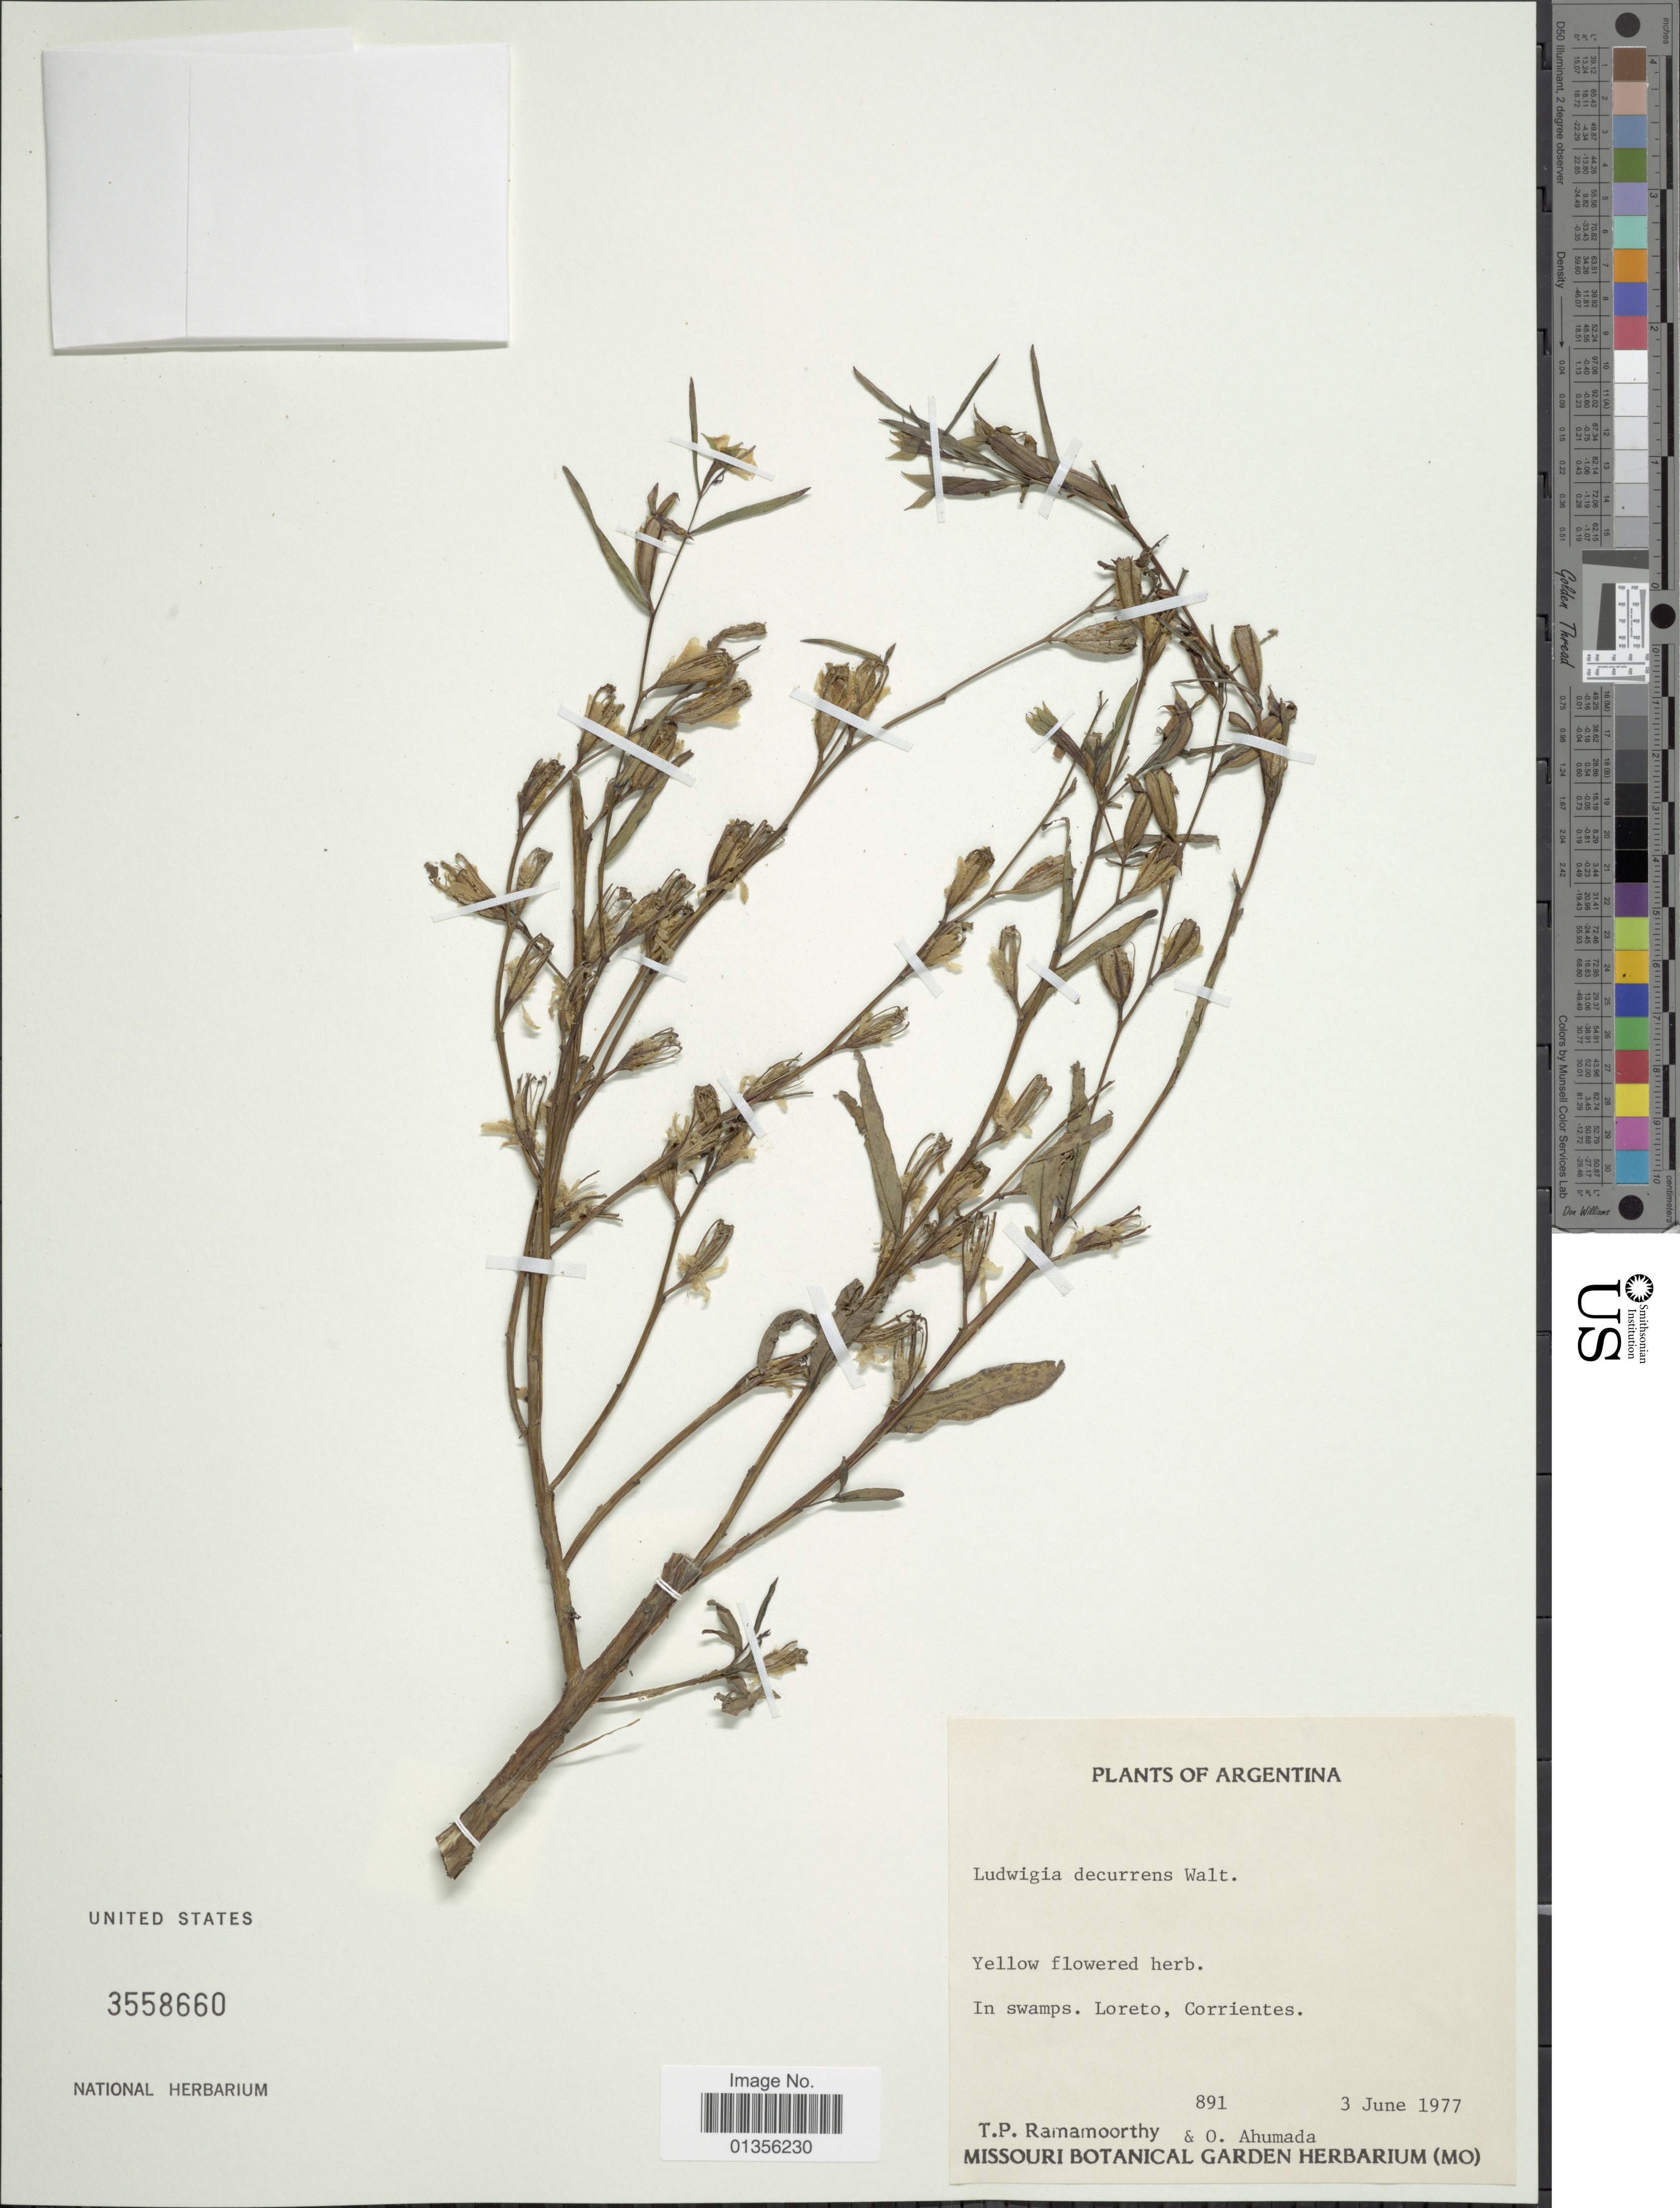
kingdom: Plantae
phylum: Tracheophyta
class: Magnoliopsida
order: Myrtales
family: Onagraceae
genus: Ludwigia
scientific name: Ludwigia decurrens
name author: Walter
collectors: T. P. Ramamoorthy & O. Ahumada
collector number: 891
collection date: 1977-06-03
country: Argentina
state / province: Corrientes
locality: Loreto, Corrientes.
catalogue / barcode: US 3558660